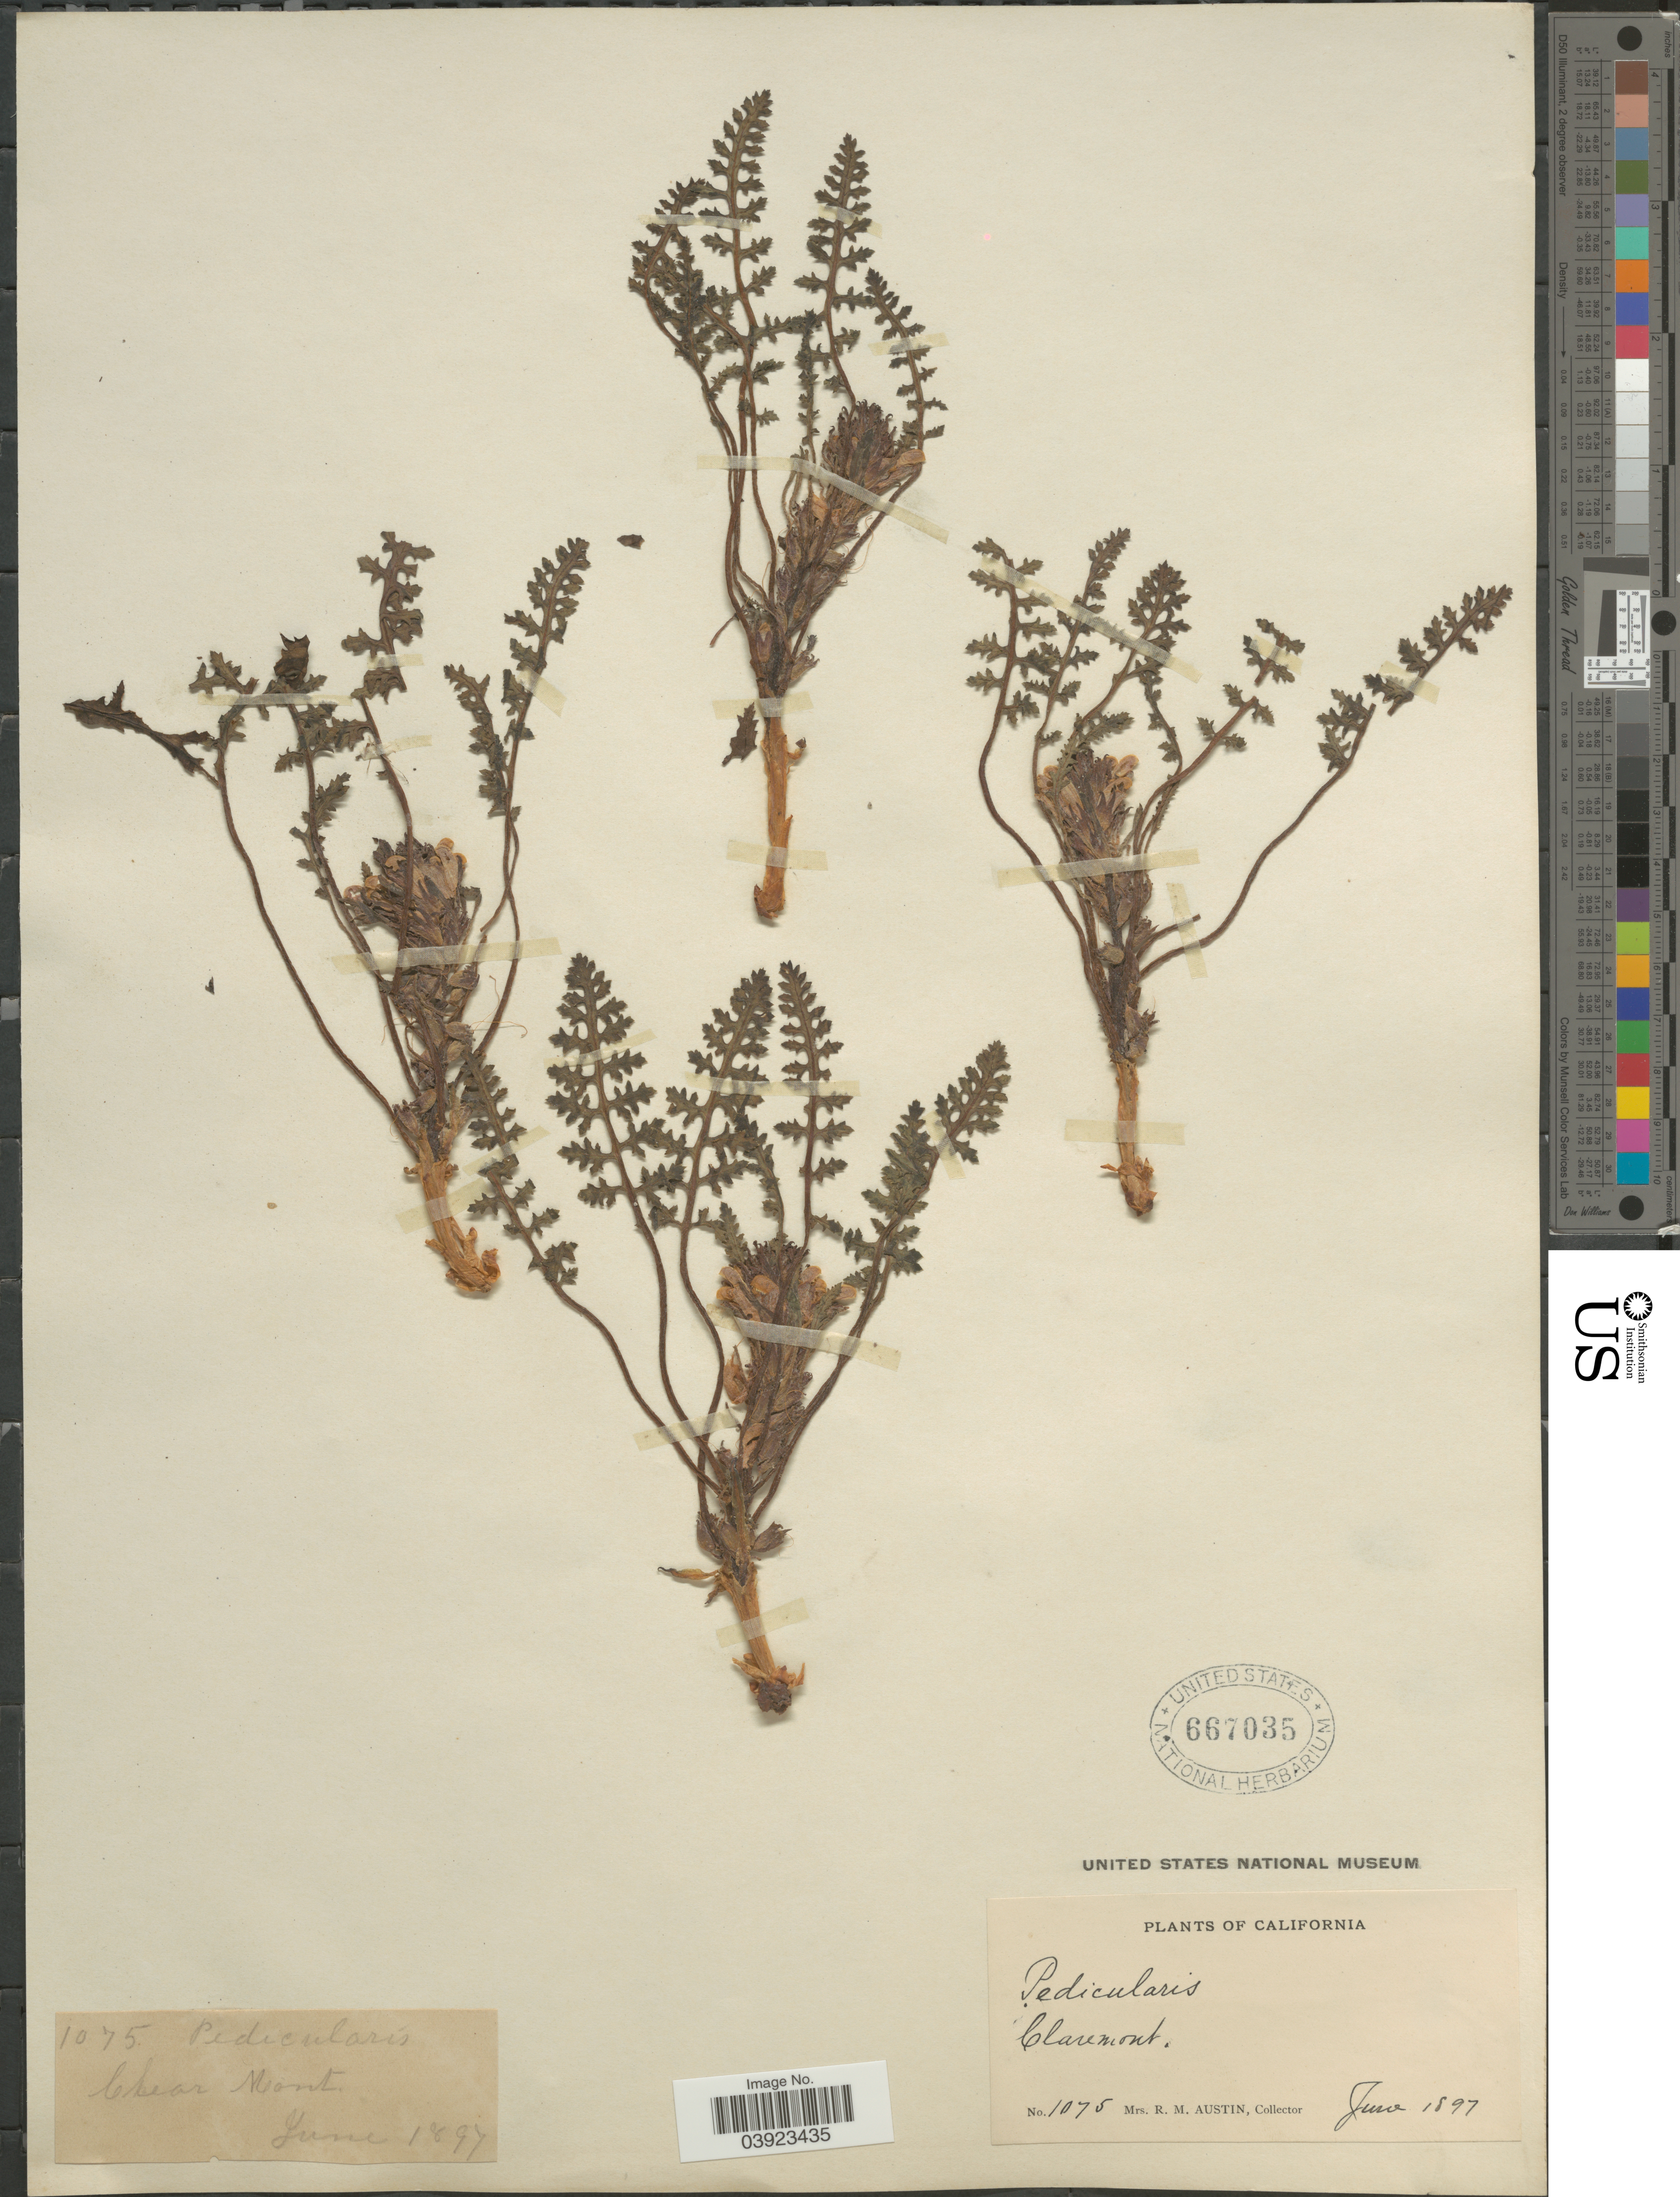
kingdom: Plantae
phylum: Tracheophyta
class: Magnoliopsida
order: Lamiales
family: Orobanchaceae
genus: Pedicularis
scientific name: Pedicularis semibarbata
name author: A. Gray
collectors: R. Austin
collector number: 1075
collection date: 1897-06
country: United States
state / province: California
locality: Claremont. Clear Mont.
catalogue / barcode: US 667035